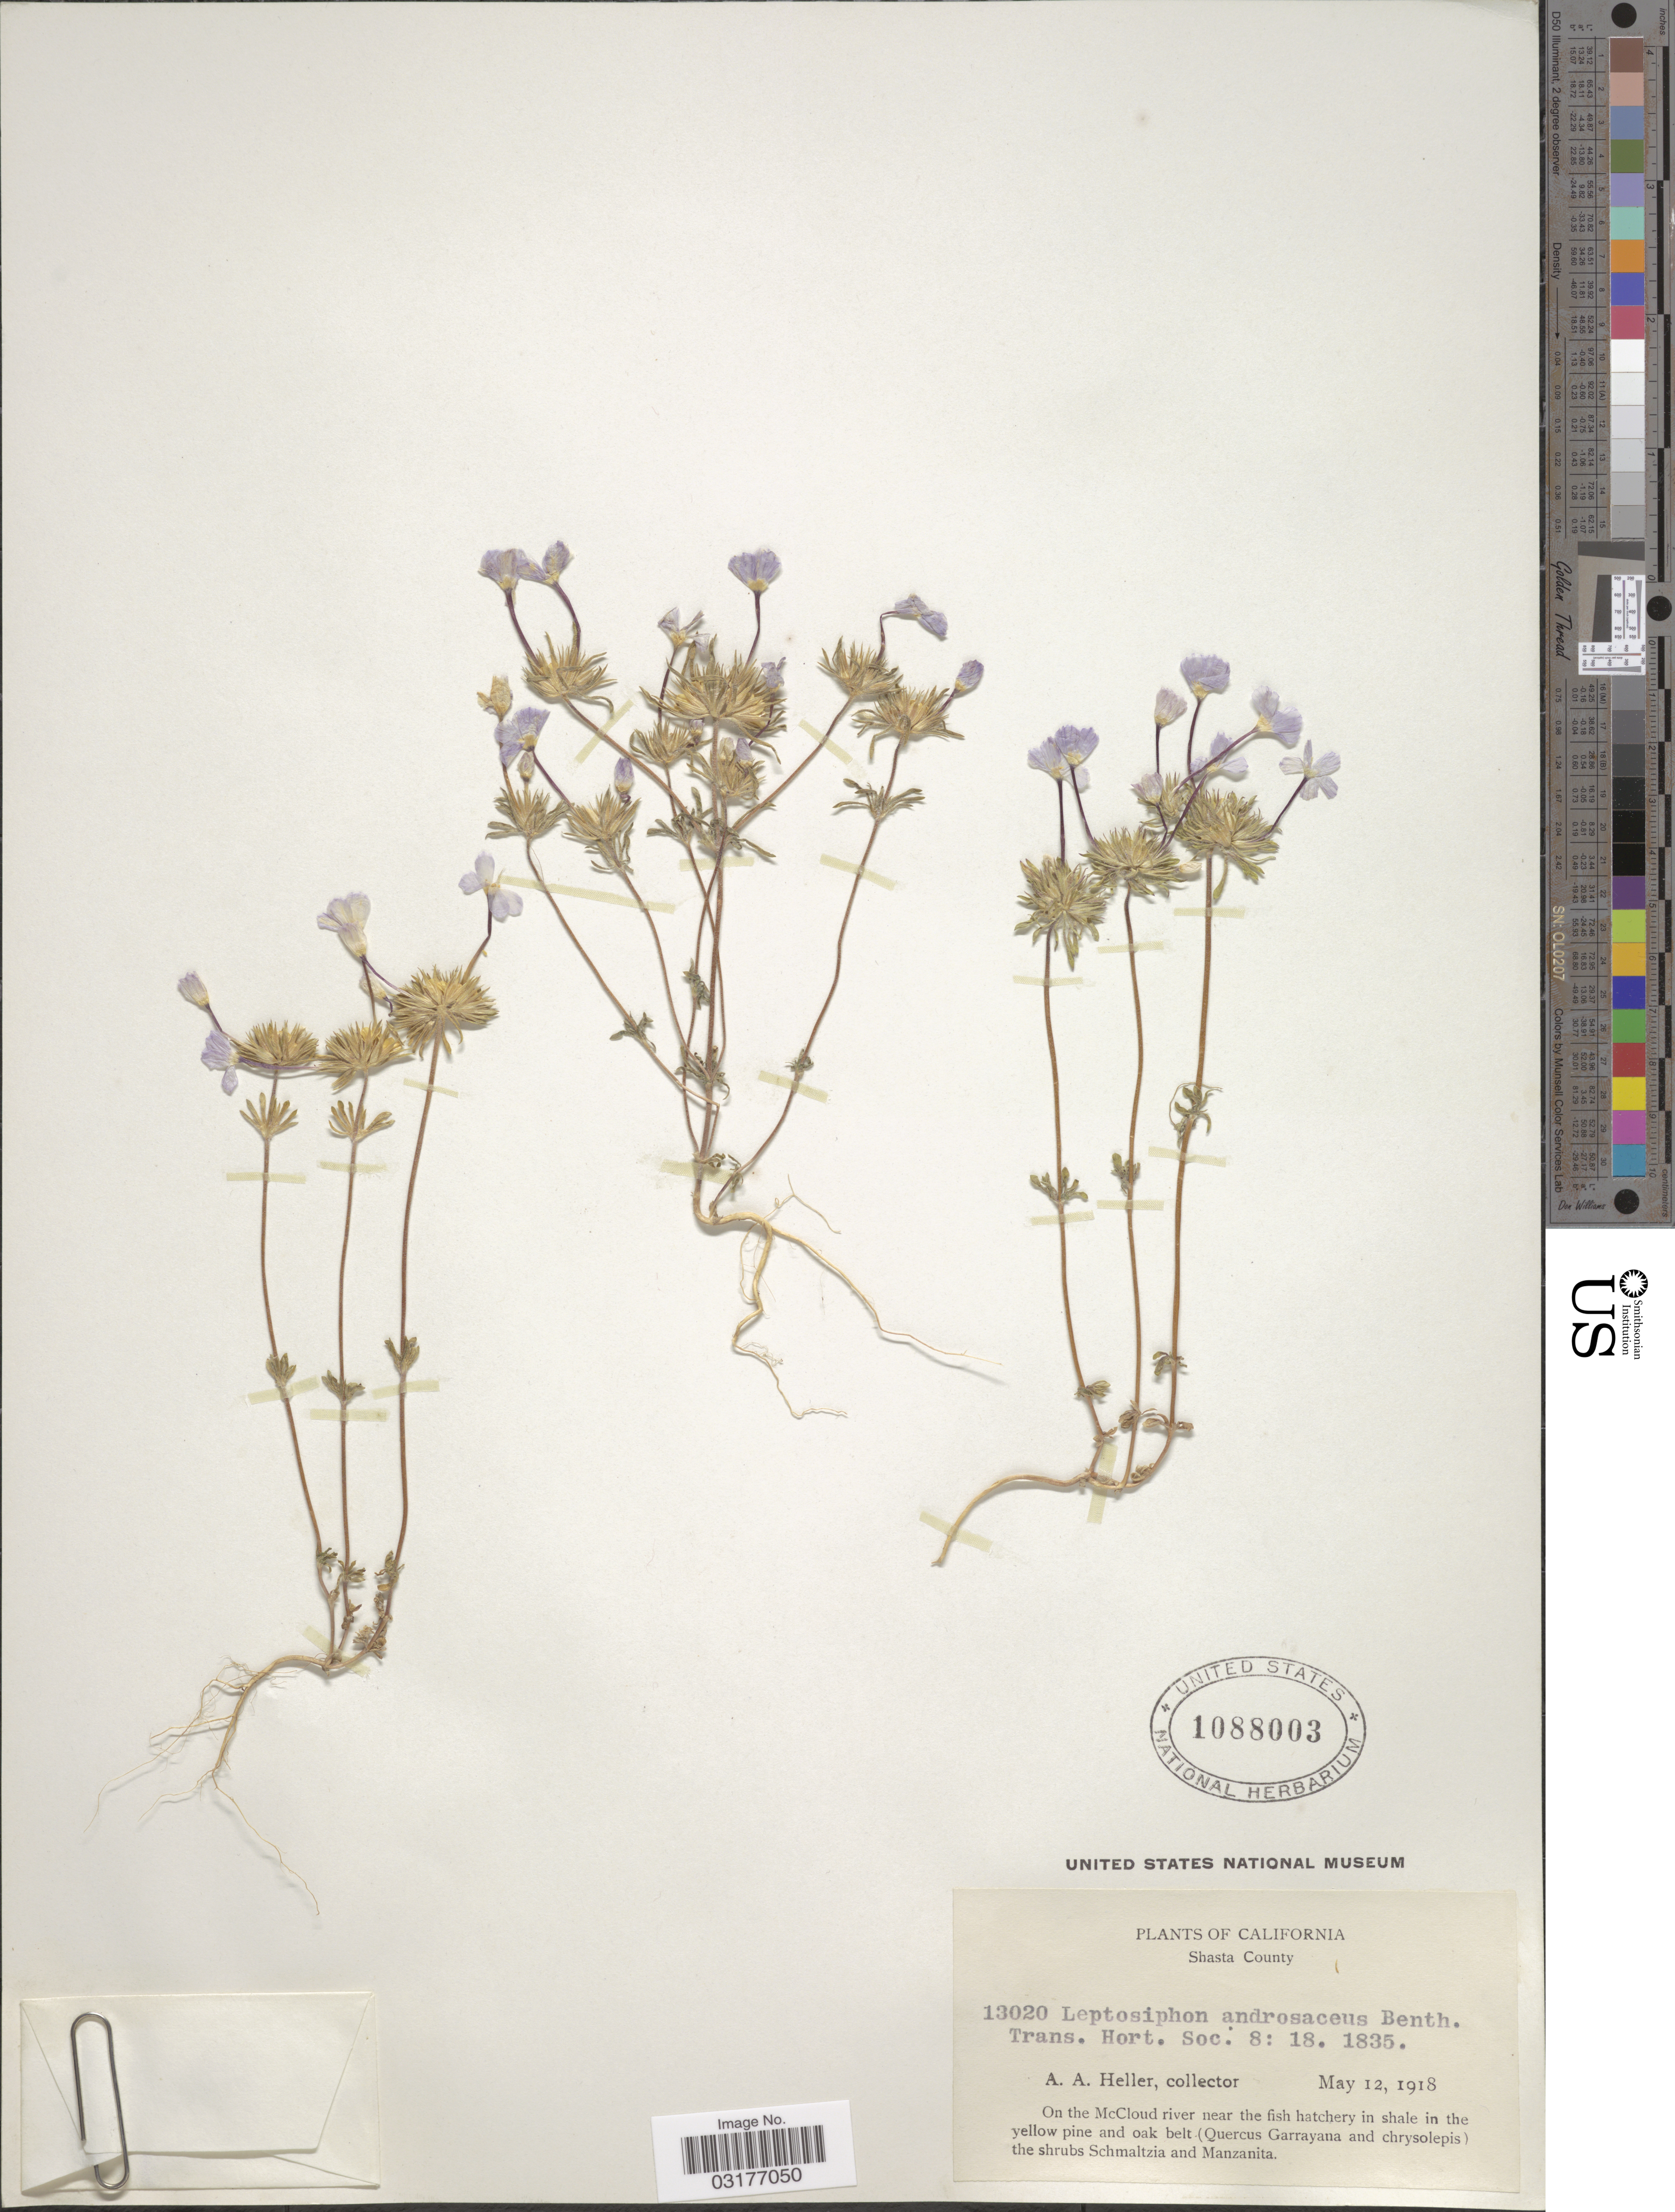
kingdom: Plantae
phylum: Tracheophyta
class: Magnoliopsida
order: Ericales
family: Polemoniaceae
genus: Leptosiphon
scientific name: Leptosiphon androsaceus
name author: Benth.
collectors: A. A. Heller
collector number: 13020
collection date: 1918-05-12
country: United States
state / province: California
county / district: Shasta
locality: Shasta County. On the McCloud river near the fish hatchery.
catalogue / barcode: US 1088003